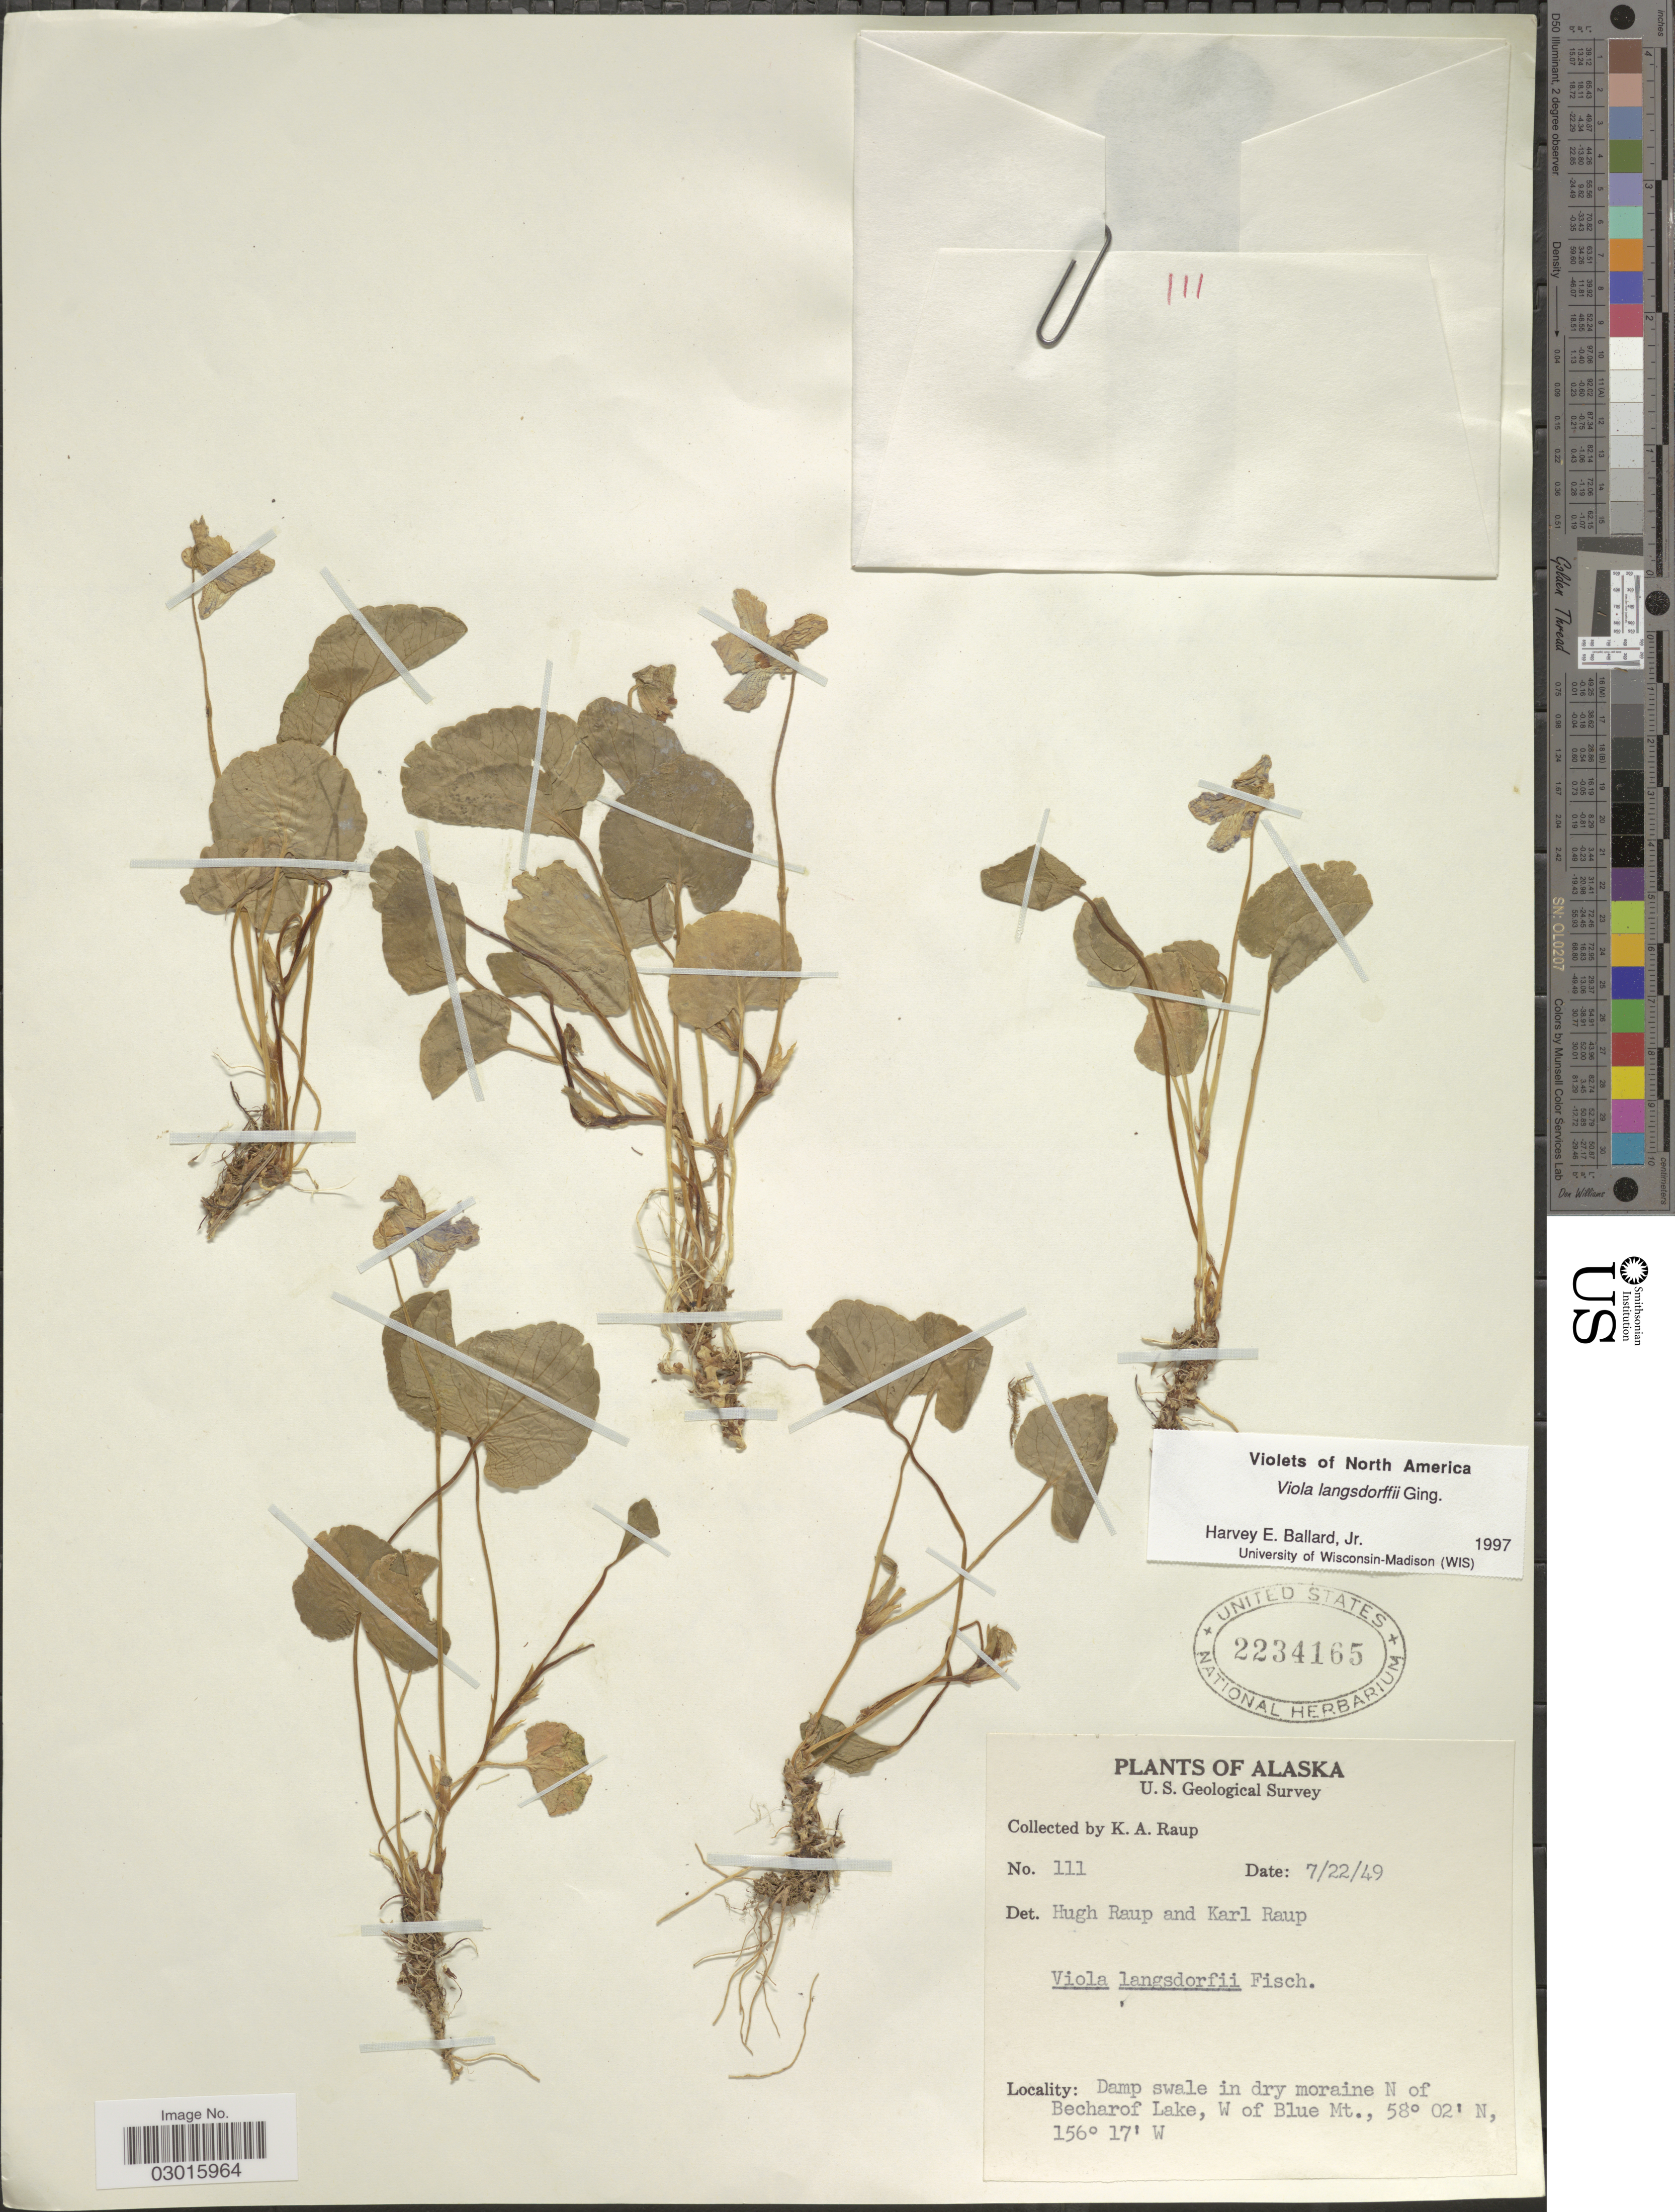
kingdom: Plantae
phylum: Tracheophyta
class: Magnoliopsida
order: Malpighiales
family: Violaceae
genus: Viola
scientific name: Viola langsdorffii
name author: Fisch. ex Ging.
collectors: K. Raup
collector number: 111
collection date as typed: Transcribed d/m/y: 22/7/49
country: United States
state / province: Alaska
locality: Damp swale in dry moraine N of Becharof Lake, W of Blue Mt.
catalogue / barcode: US 2234165